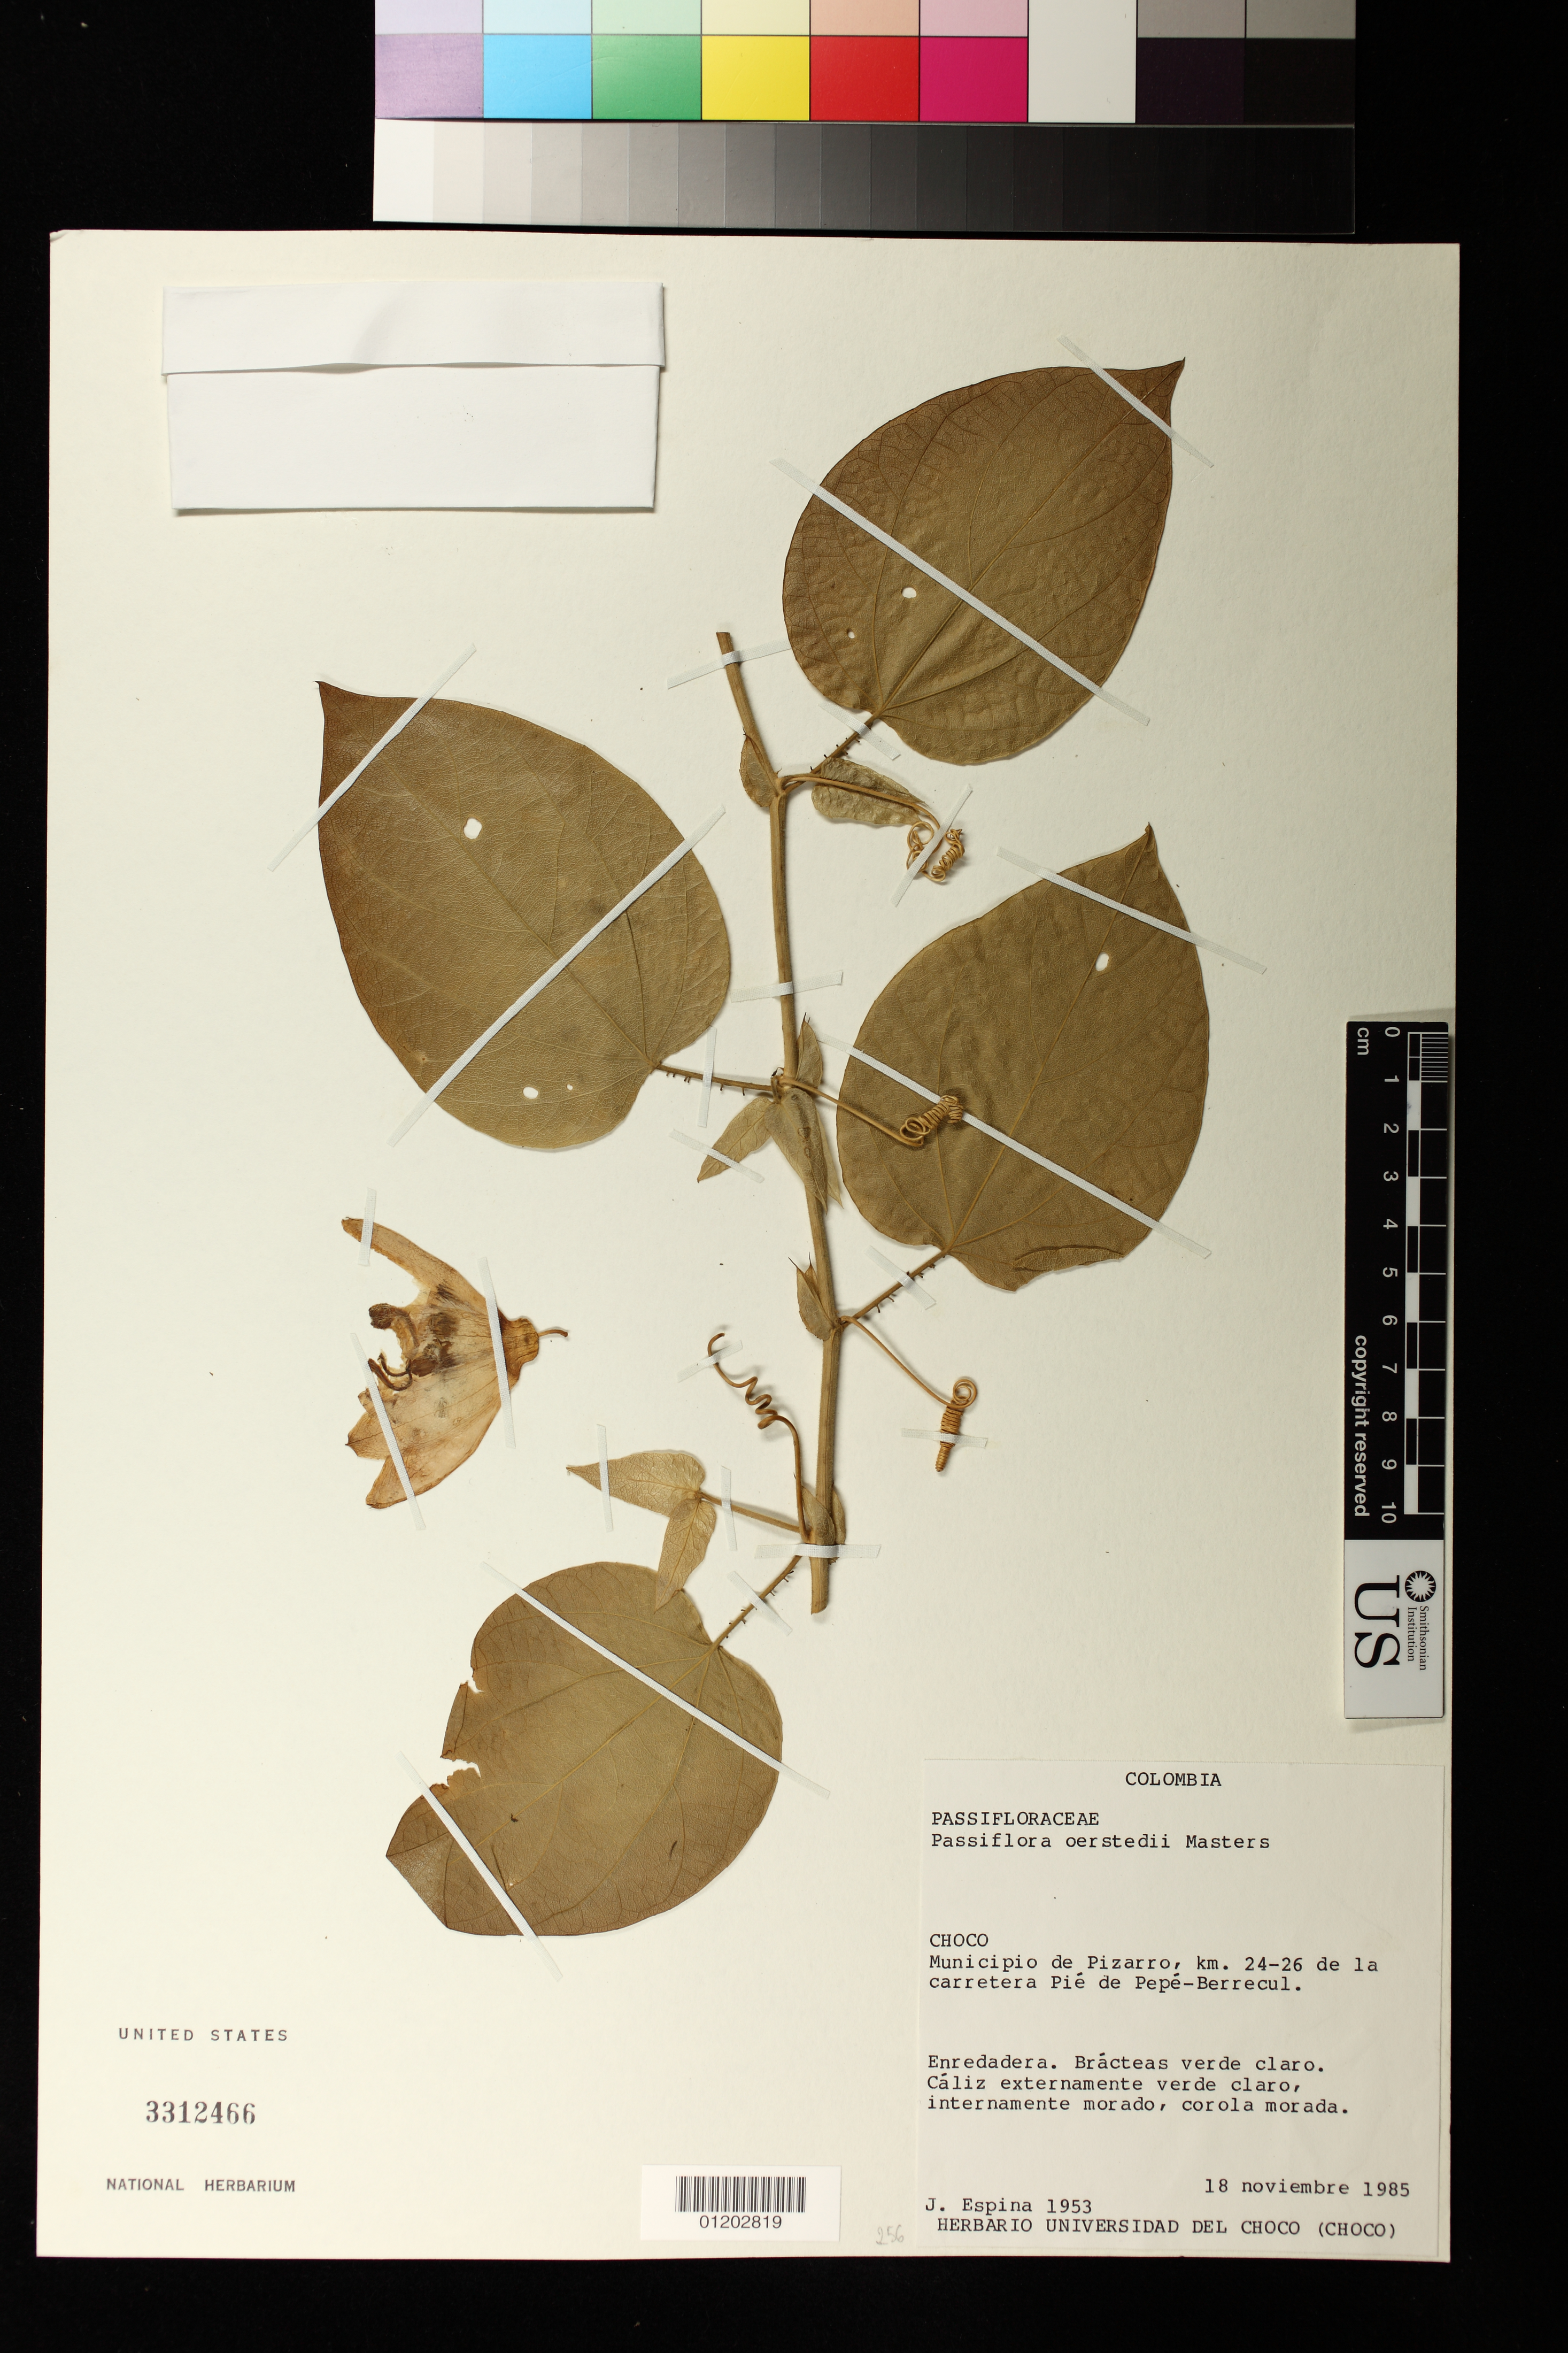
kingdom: Plantae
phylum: Tracheophyta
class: Magnoliopsida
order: Malpighiales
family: Passifloraceae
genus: Passiflora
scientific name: Passiflora oerstedii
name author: Mast. in Mart.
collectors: J. Espina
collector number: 1953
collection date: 1985-11-18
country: Colombia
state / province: Chocó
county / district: Pizarro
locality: km. 24-26 de la carretera Pie de Pepe-Berrecul.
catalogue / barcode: US 3312466